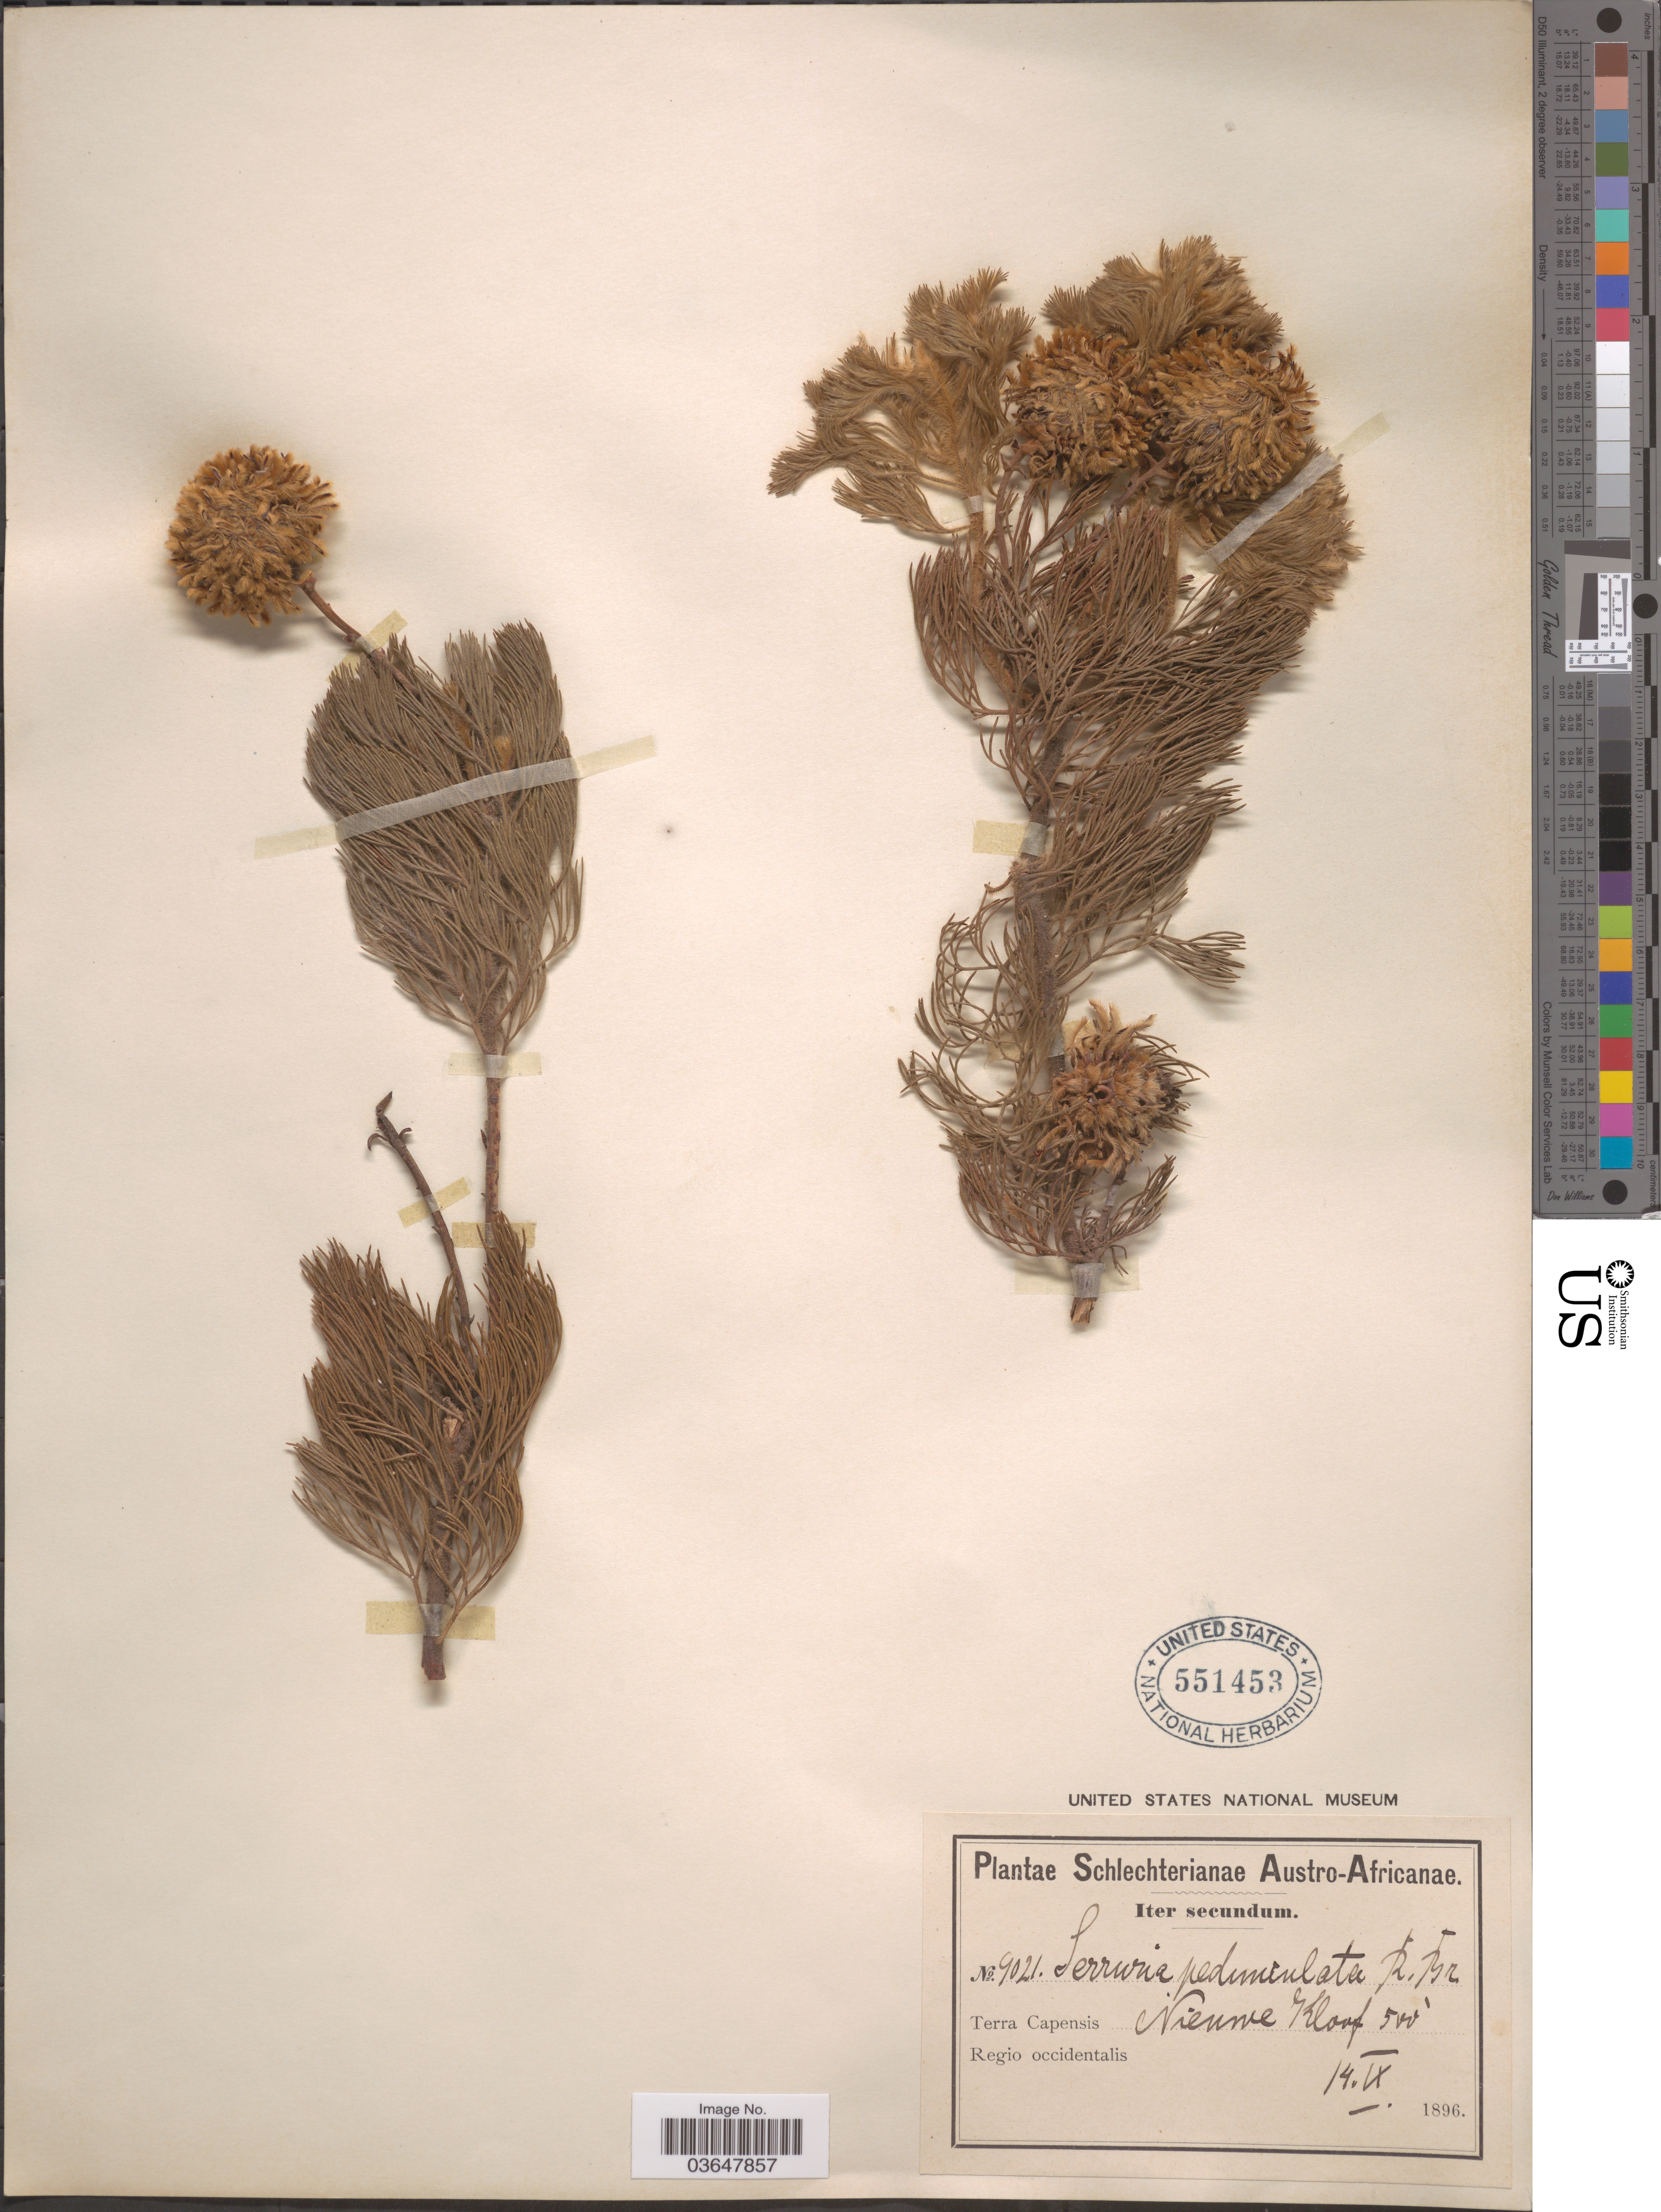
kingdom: Plantae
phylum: Tracheophyta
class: Magnoliopsida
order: Proteales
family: Proteaceae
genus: Serruria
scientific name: Serruria pedunculata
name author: R. Br.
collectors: Schlechter, --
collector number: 9021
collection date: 1896-09-14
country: South Africa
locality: Austro-Africanae. Terra Capensis. Nieuwe Kloof. Regio occidentalis.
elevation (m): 152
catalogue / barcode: US 551453